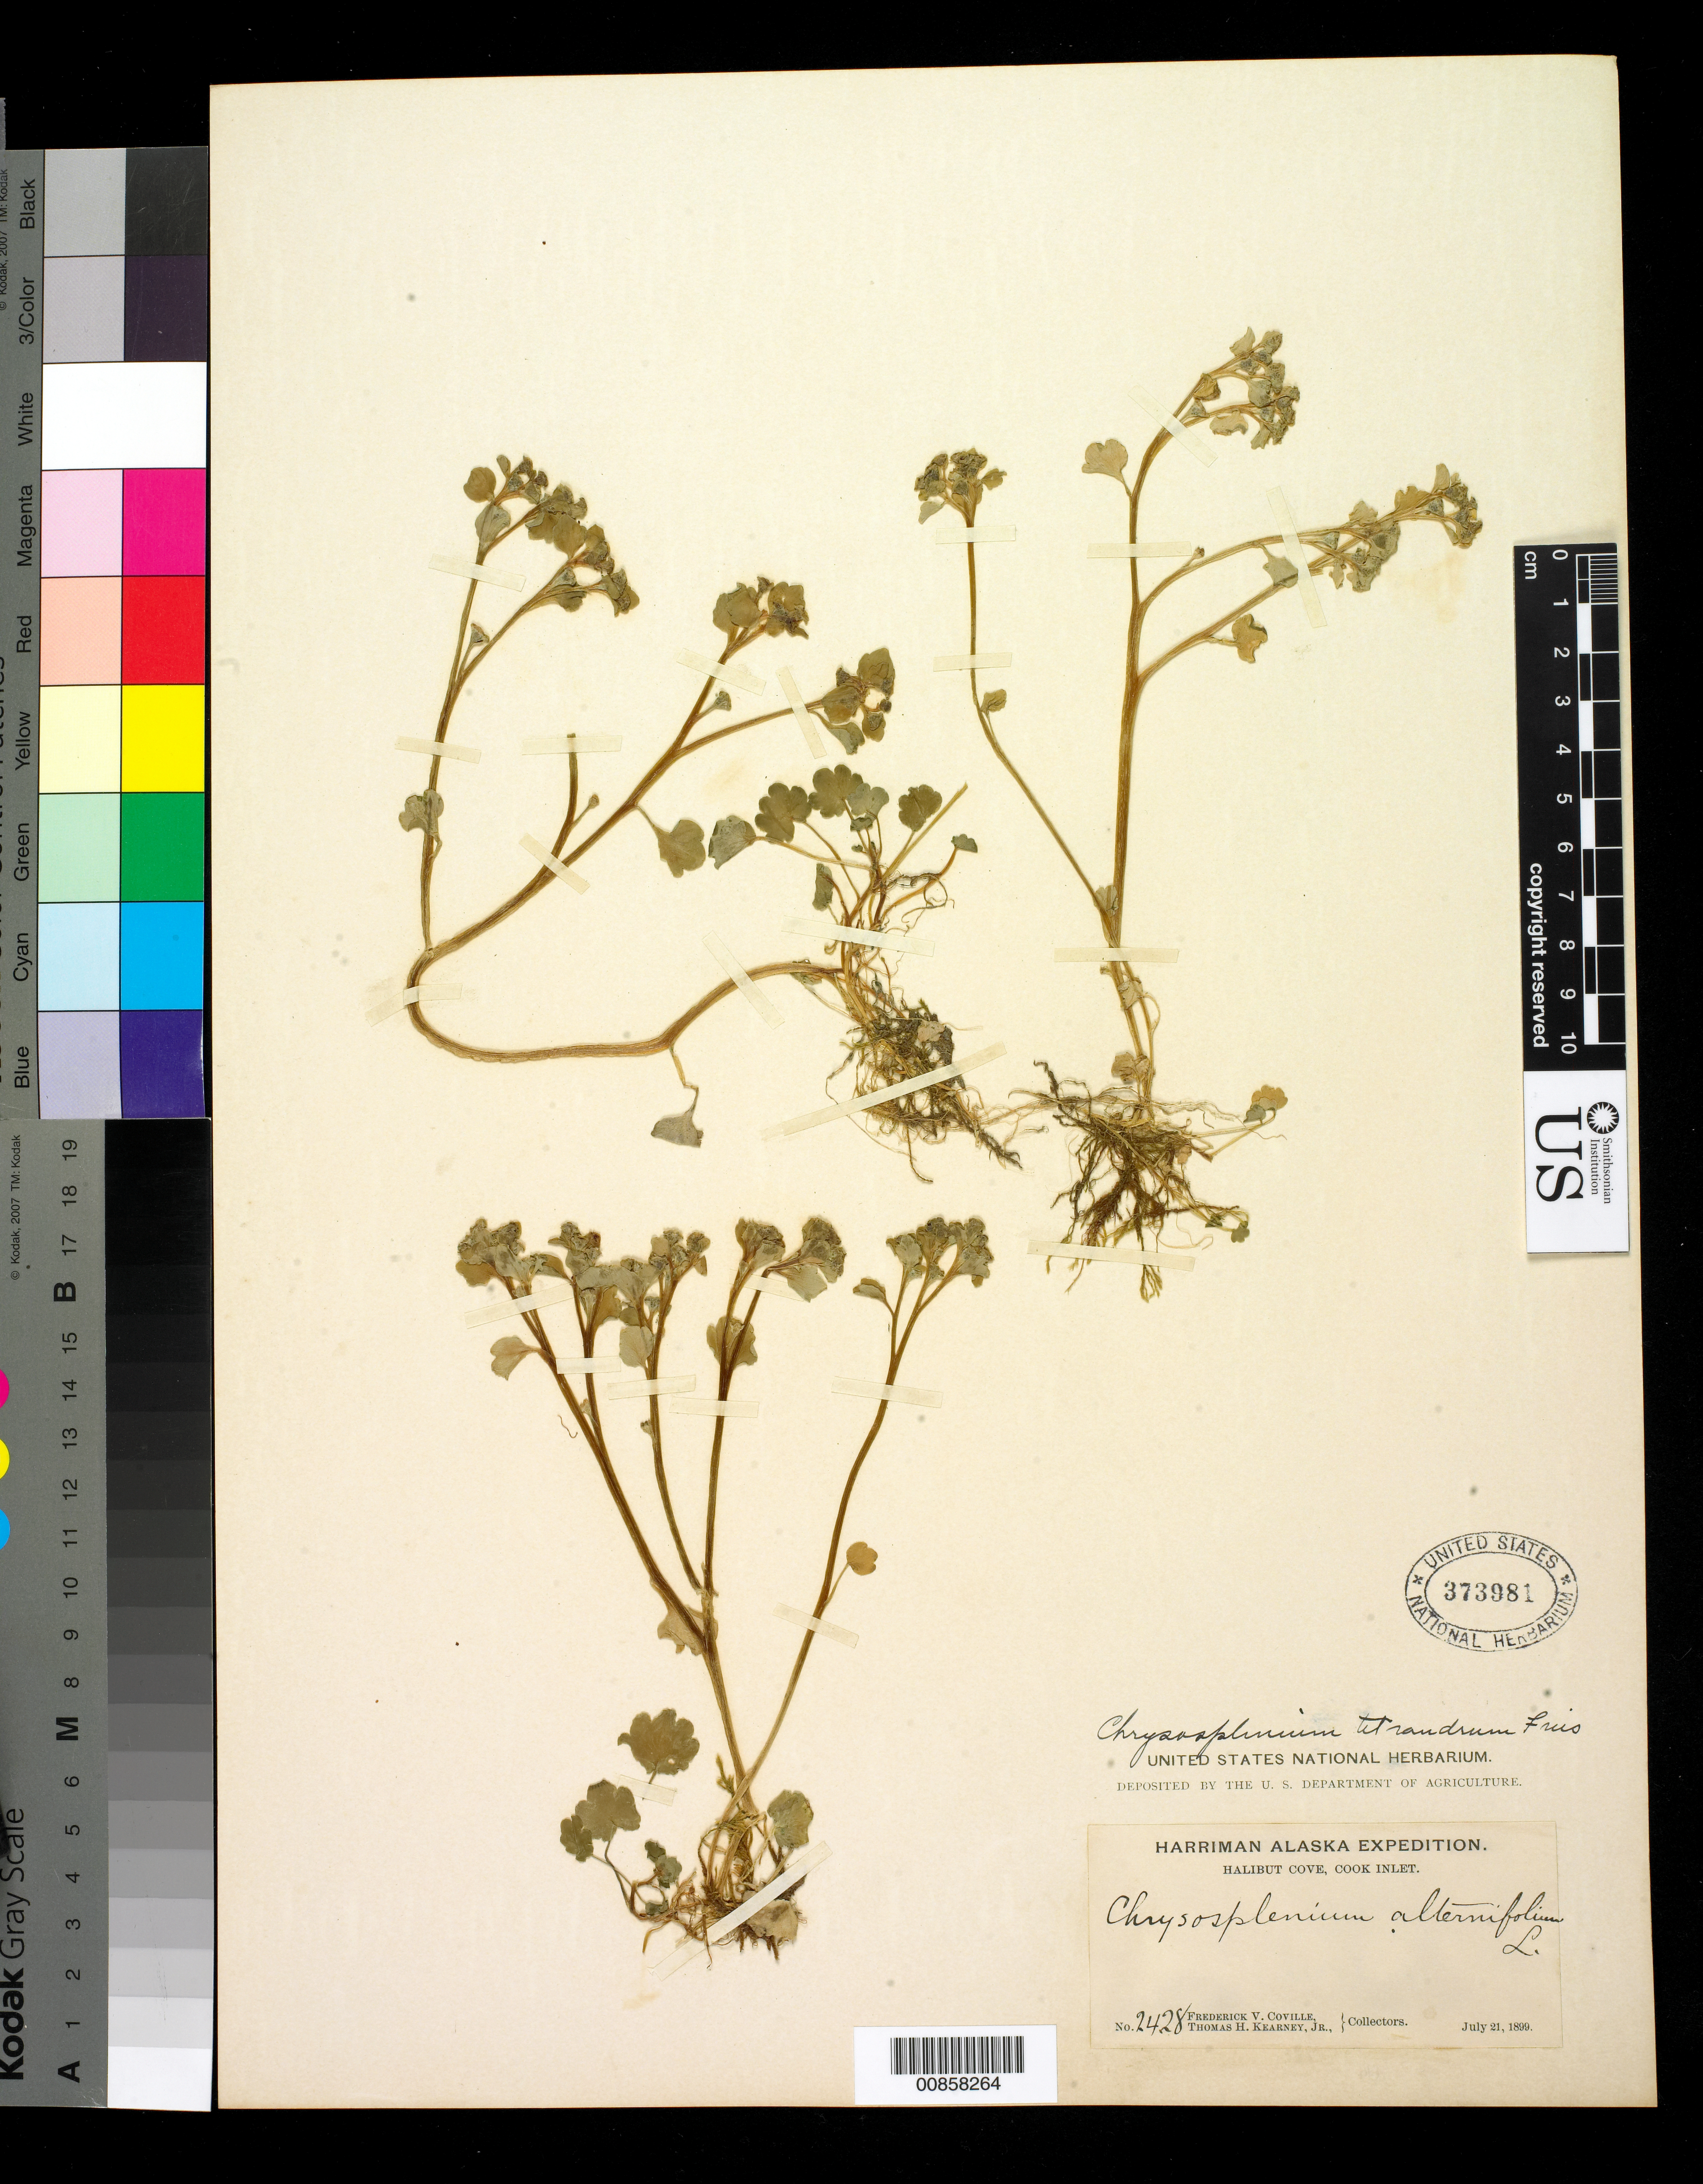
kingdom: Plantae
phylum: Tracheophyta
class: Magnoliopsida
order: Saxifragales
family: Saxifragaceae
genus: Chrysosplenium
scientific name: Chrysosplenium tetrandrum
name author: (N. Lund) Th. Fr.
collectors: F. V. Coville & T. H. Kearney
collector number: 2428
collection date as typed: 21 Jul 1899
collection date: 1899-07-21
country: United States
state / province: Alaska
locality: Halibut Cove, Cook Inlet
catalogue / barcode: US 373981